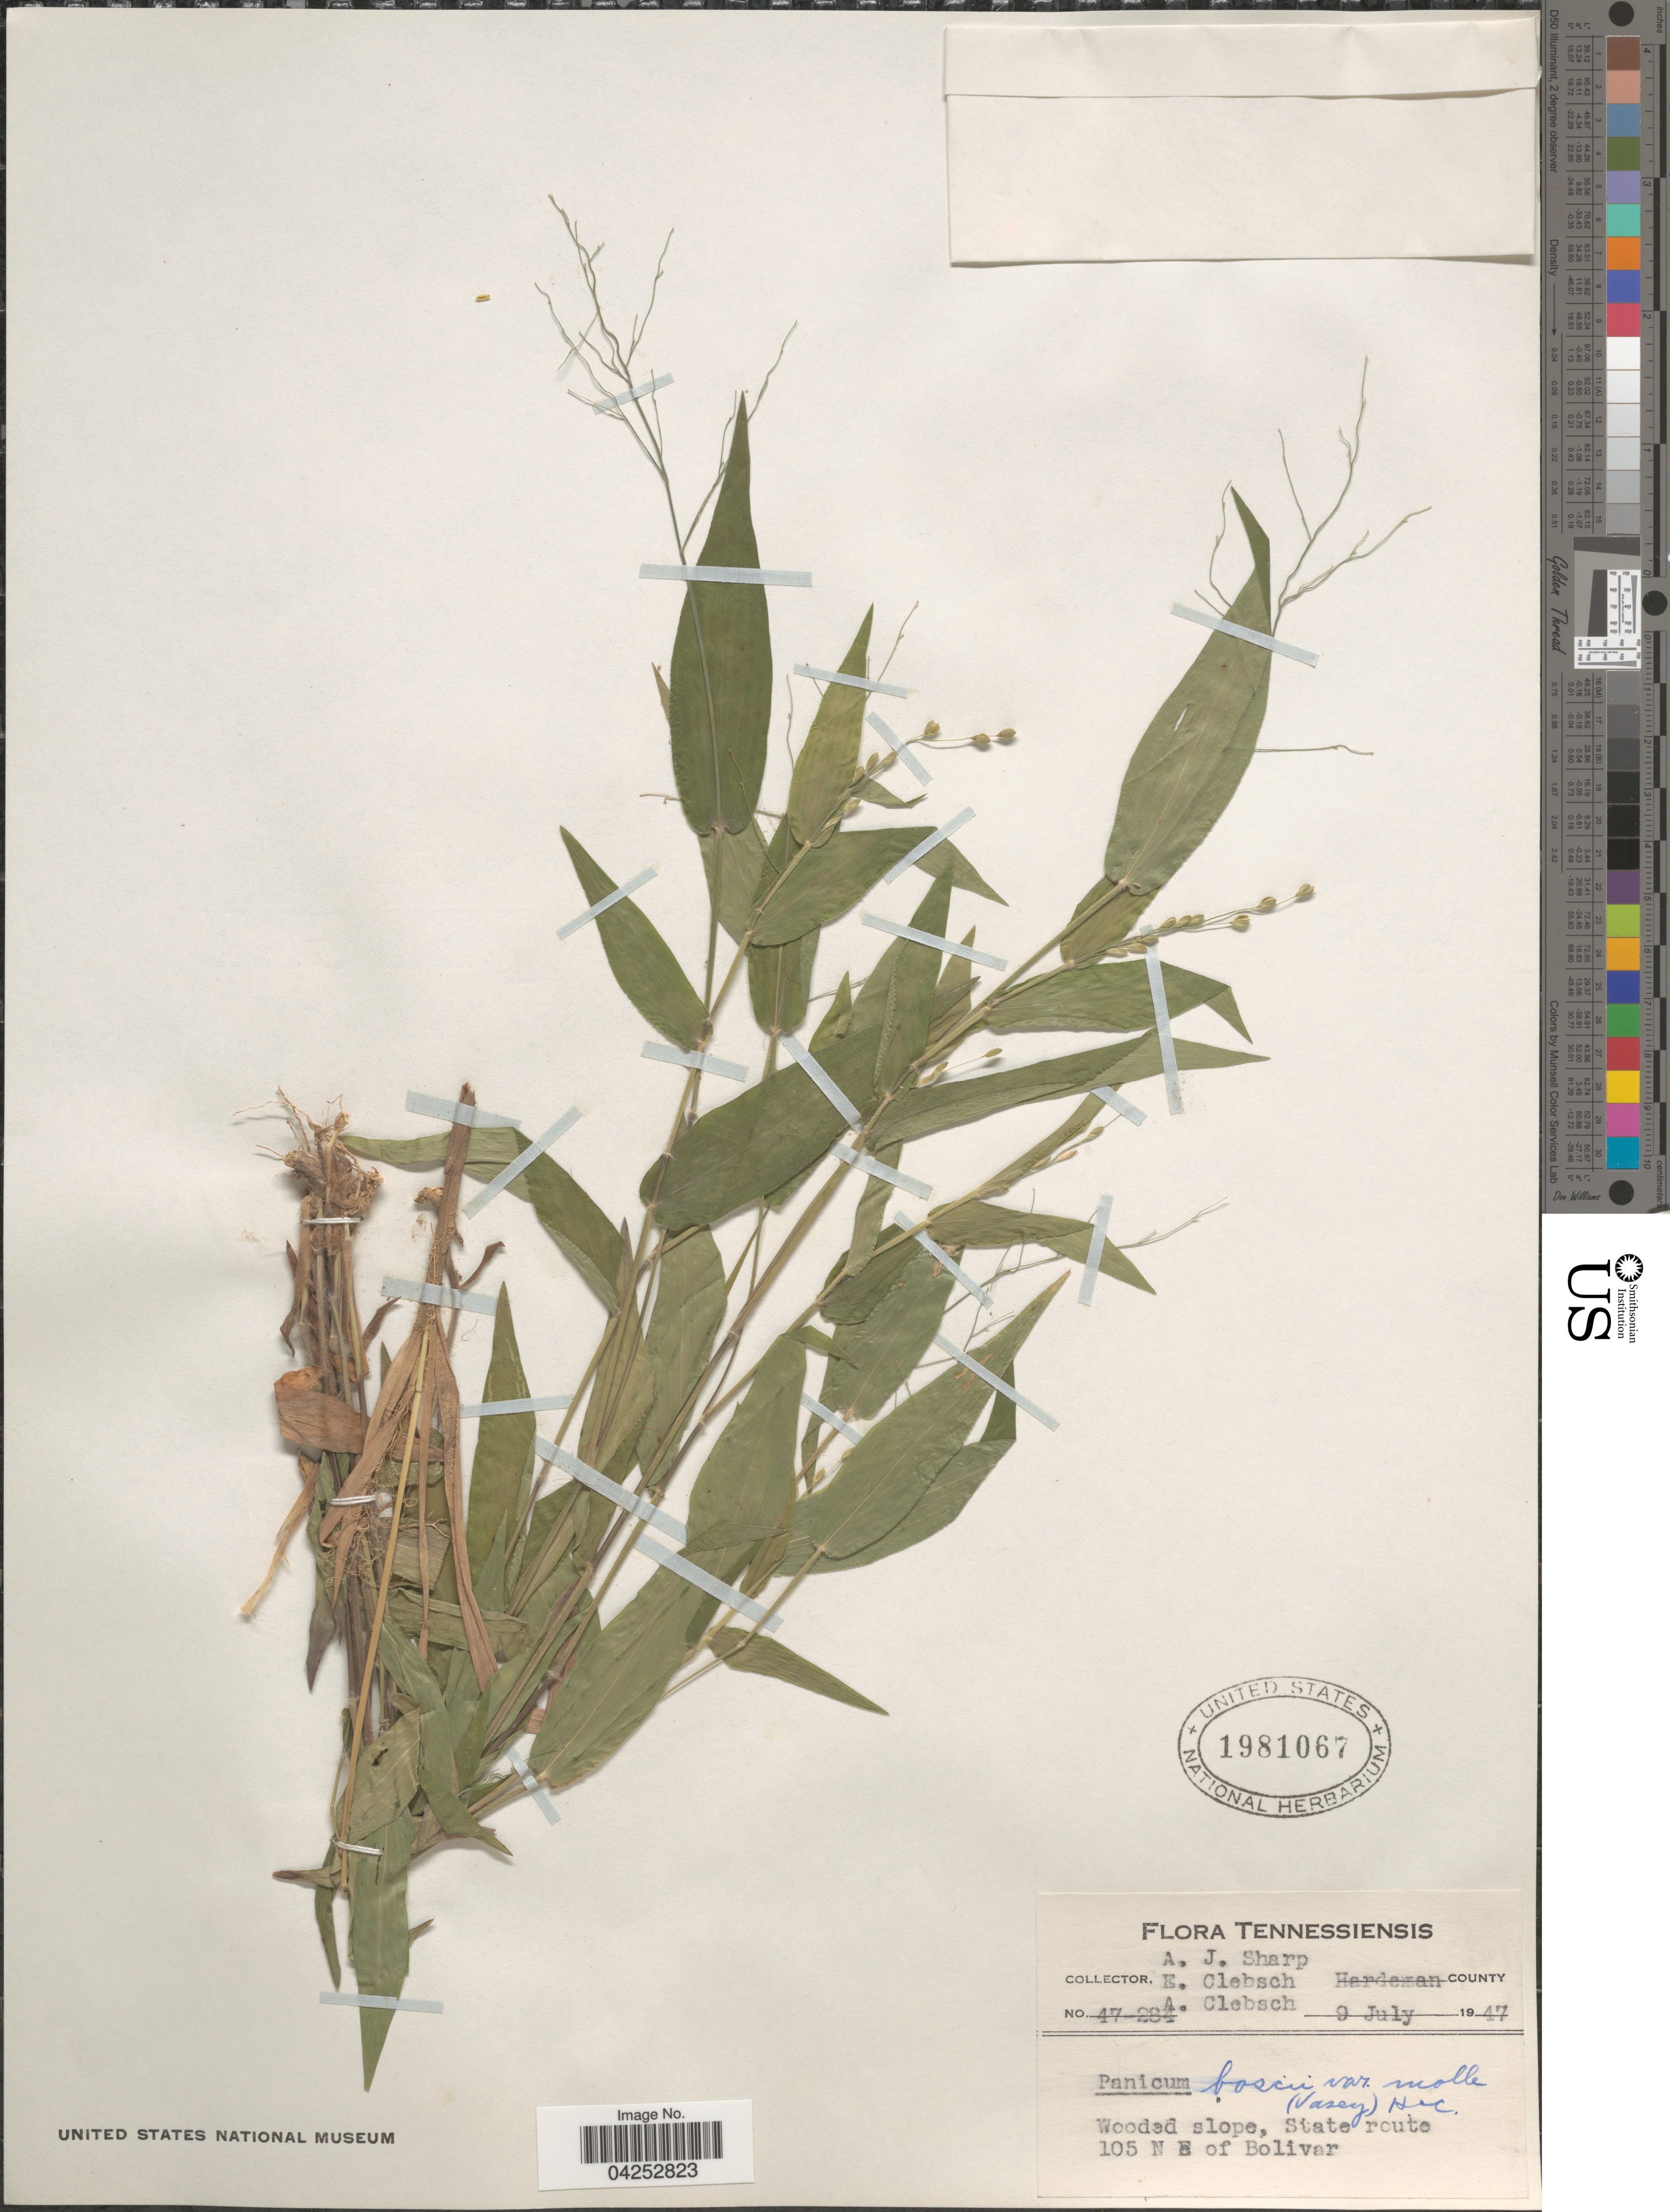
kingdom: Plantae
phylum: Tracheophyta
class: Liliopsida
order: Poales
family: Poaceae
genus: Dichanthelium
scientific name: Dichanthelium boscii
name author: (Poir.) Gould & C.A. Clark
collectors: A. J. Sharp, E. Clebsch & A. Clebsch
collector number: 47-284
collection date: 1947-07-09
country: United States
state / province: Tennessee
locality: Hardeman County. Wooded slope, State route 105 N E of Bolivar.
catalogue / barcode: US 1981067